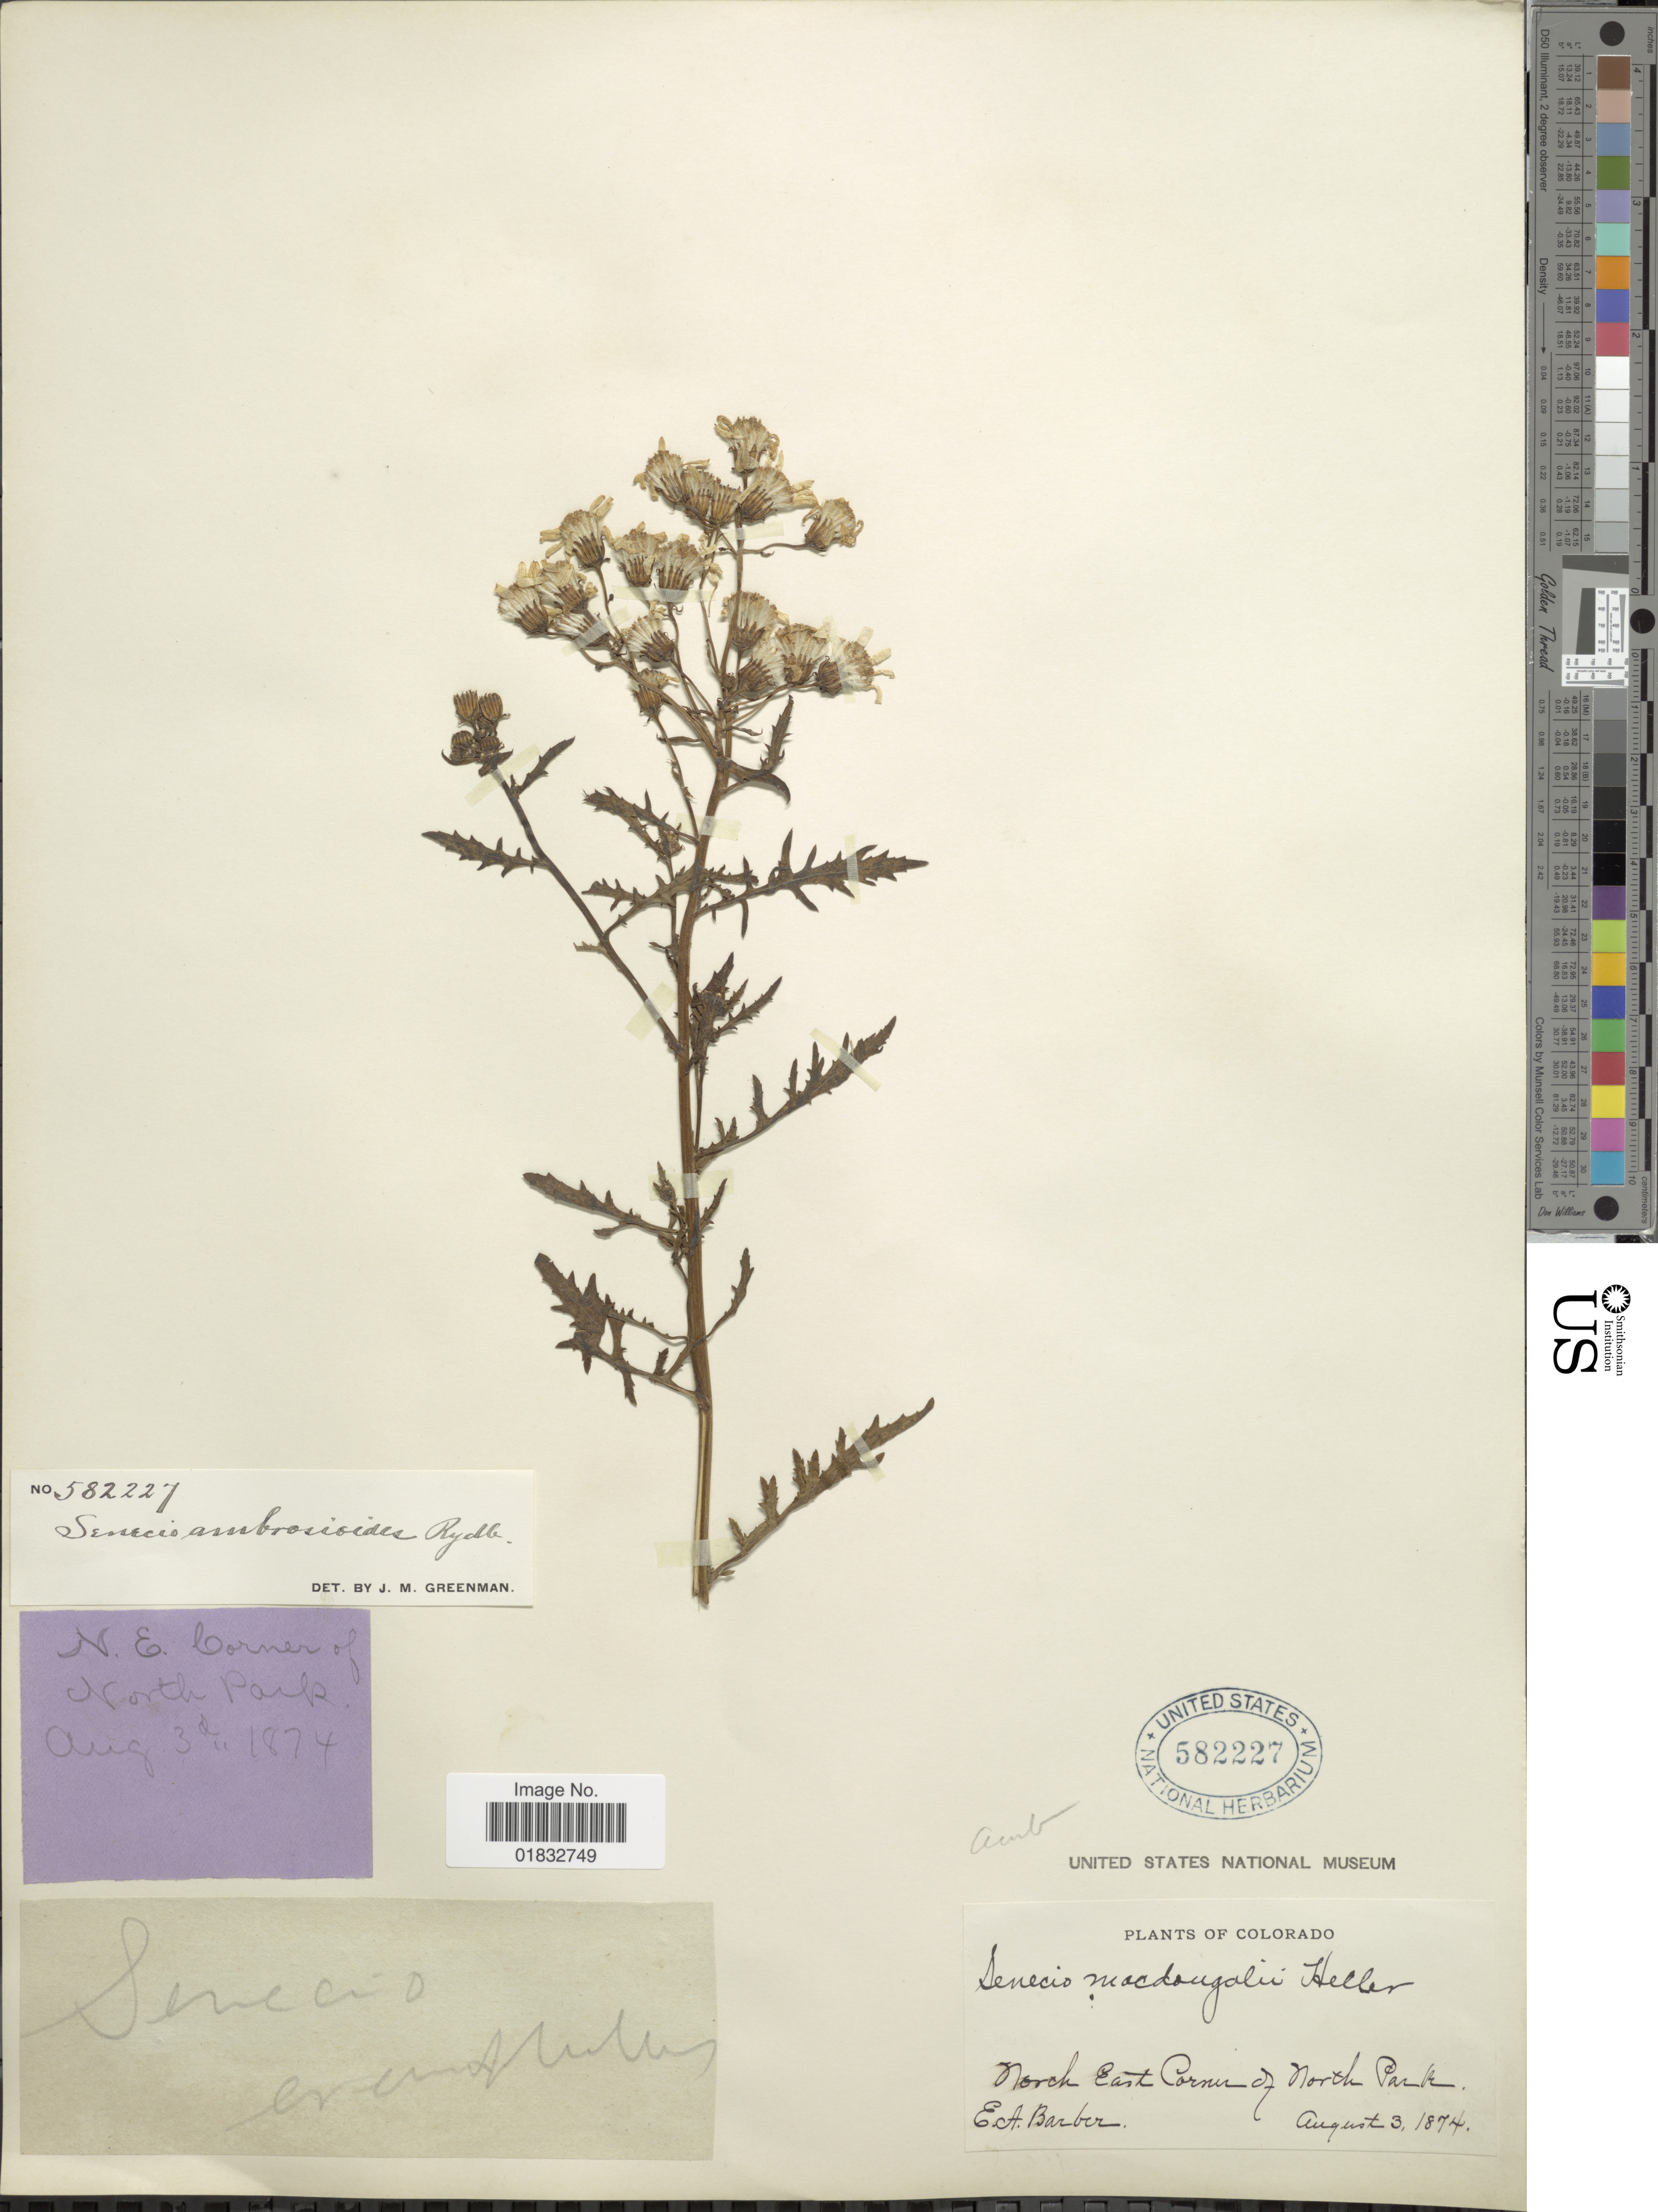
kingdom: Plantae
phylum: Tracheophyta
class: Magnoliopsida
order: Asterales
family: Asteraceae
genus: Senecio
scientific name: Senecio eremophilus var. kingii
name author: (Rydb.) Greenm.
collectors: E. Barber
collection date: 1874-08-03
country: United States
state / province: Colorado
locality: North East Corner of North Park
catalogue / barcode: US 582227